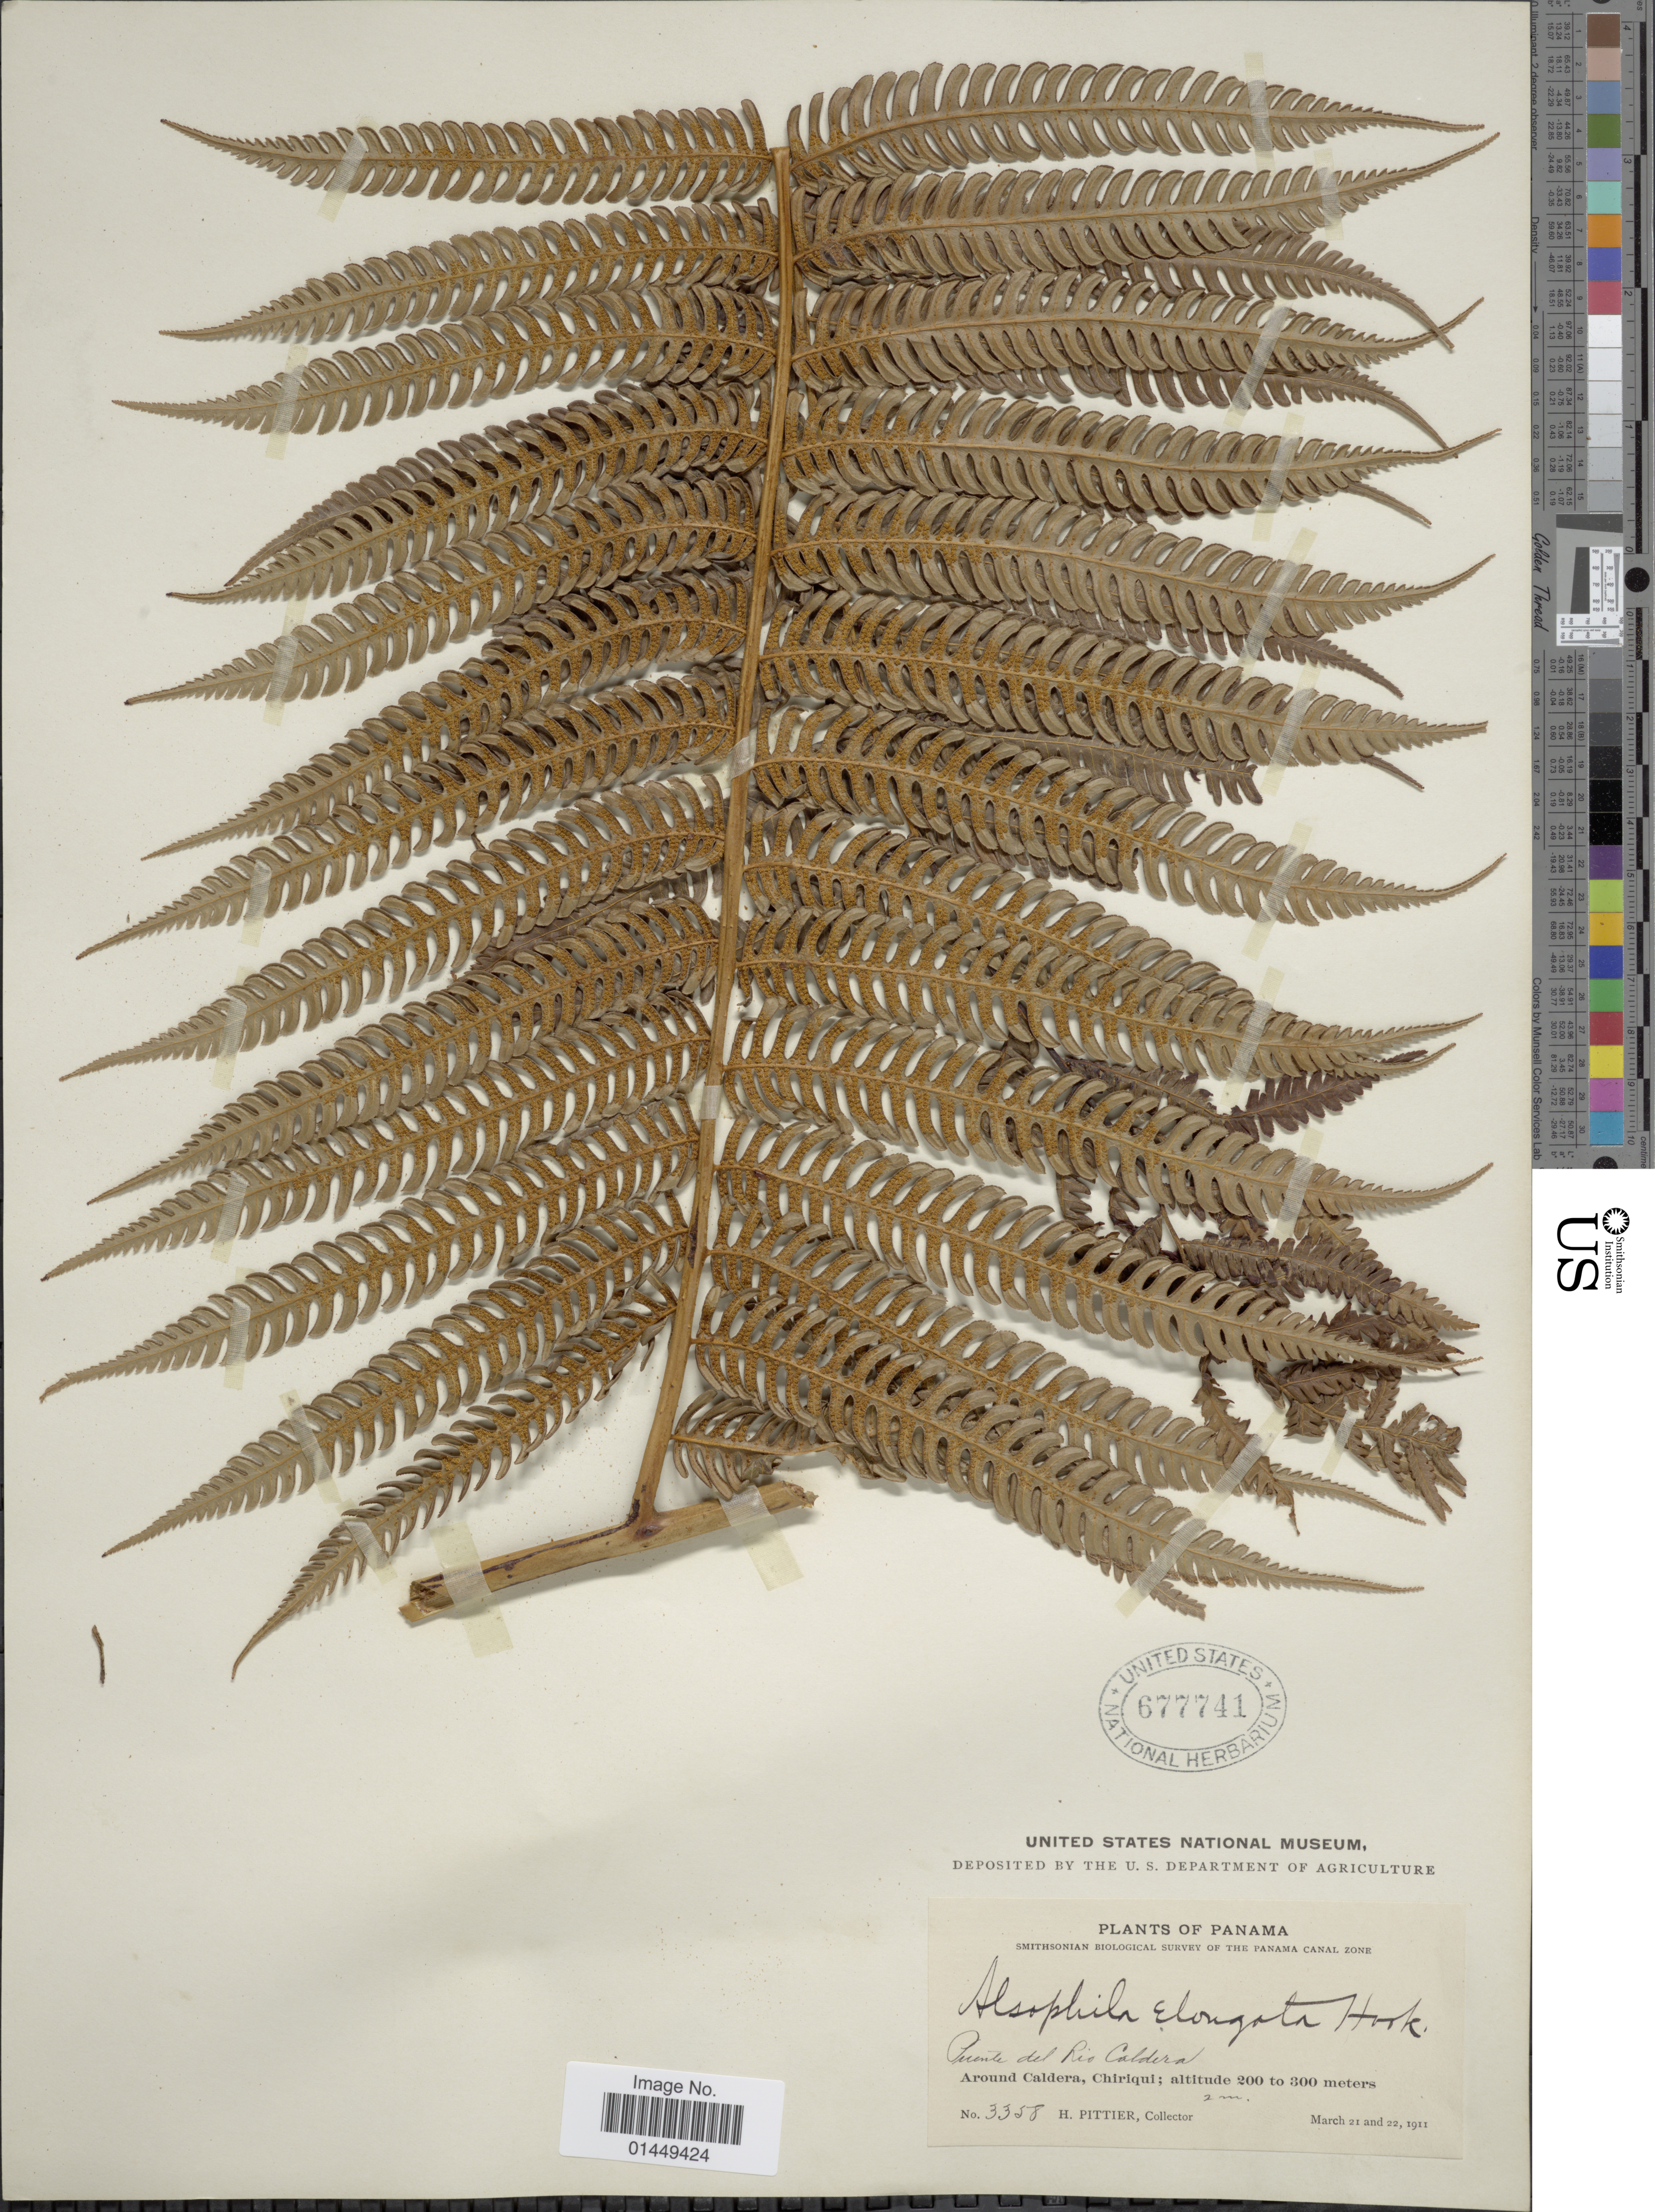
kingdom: Plantae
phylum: Tracheophyta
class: Polypodiopsida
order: Cyatheales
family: Cyatheaceae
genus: Cyathea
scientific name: Cyathea poeppigii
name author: (Hook.) Domin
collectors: H. F. Pittier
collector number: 3358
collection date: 1911-03-21/1911-03-22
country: Panama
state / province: Chiriqui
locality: Puente del Rio Caldera. Around Caldera, Chiriqui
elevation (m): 200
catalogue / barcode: US 677741